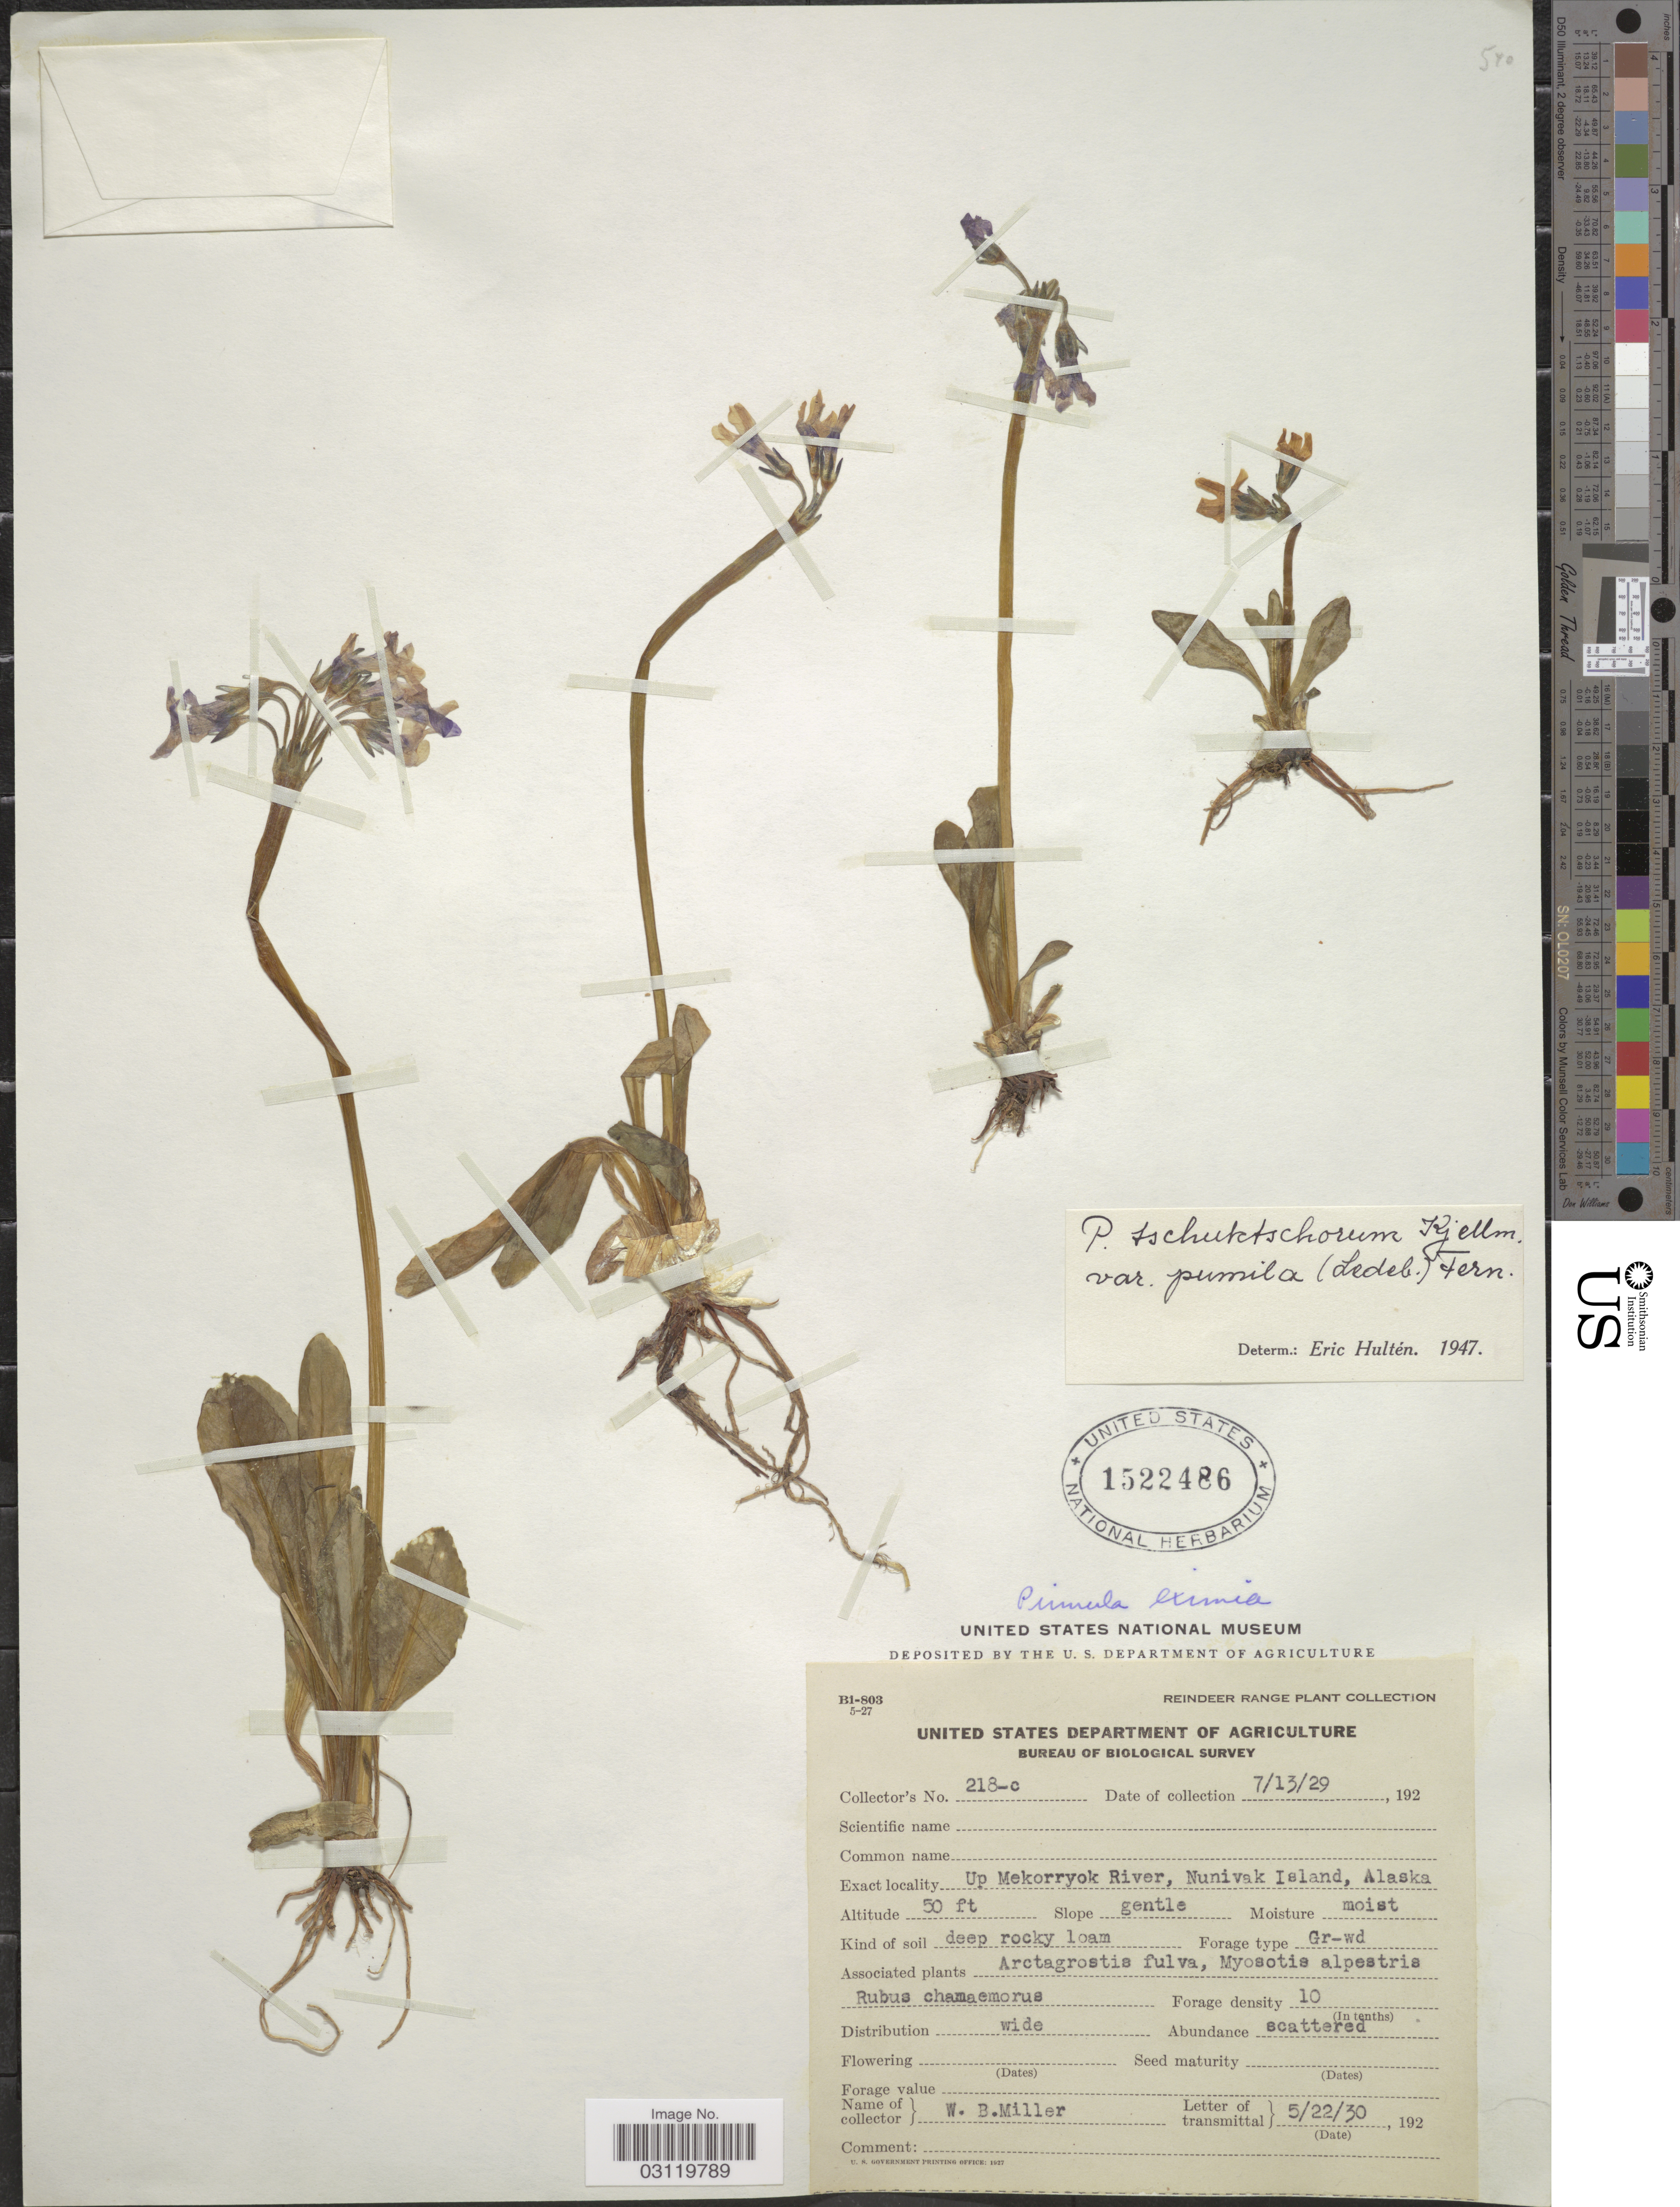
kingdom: Plantae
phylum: Tracheophyta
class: Magnoliopsida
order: Ericales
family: Primulaceae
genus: Primula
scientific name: Primula tschuktschorum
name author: Kjellm.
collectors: W. Miller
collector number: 218-c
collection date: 1929-07-13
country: United States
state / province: Alaska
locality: Up Mekorryok River, Nunivak Island.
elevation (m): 15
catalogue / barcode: US 1522486